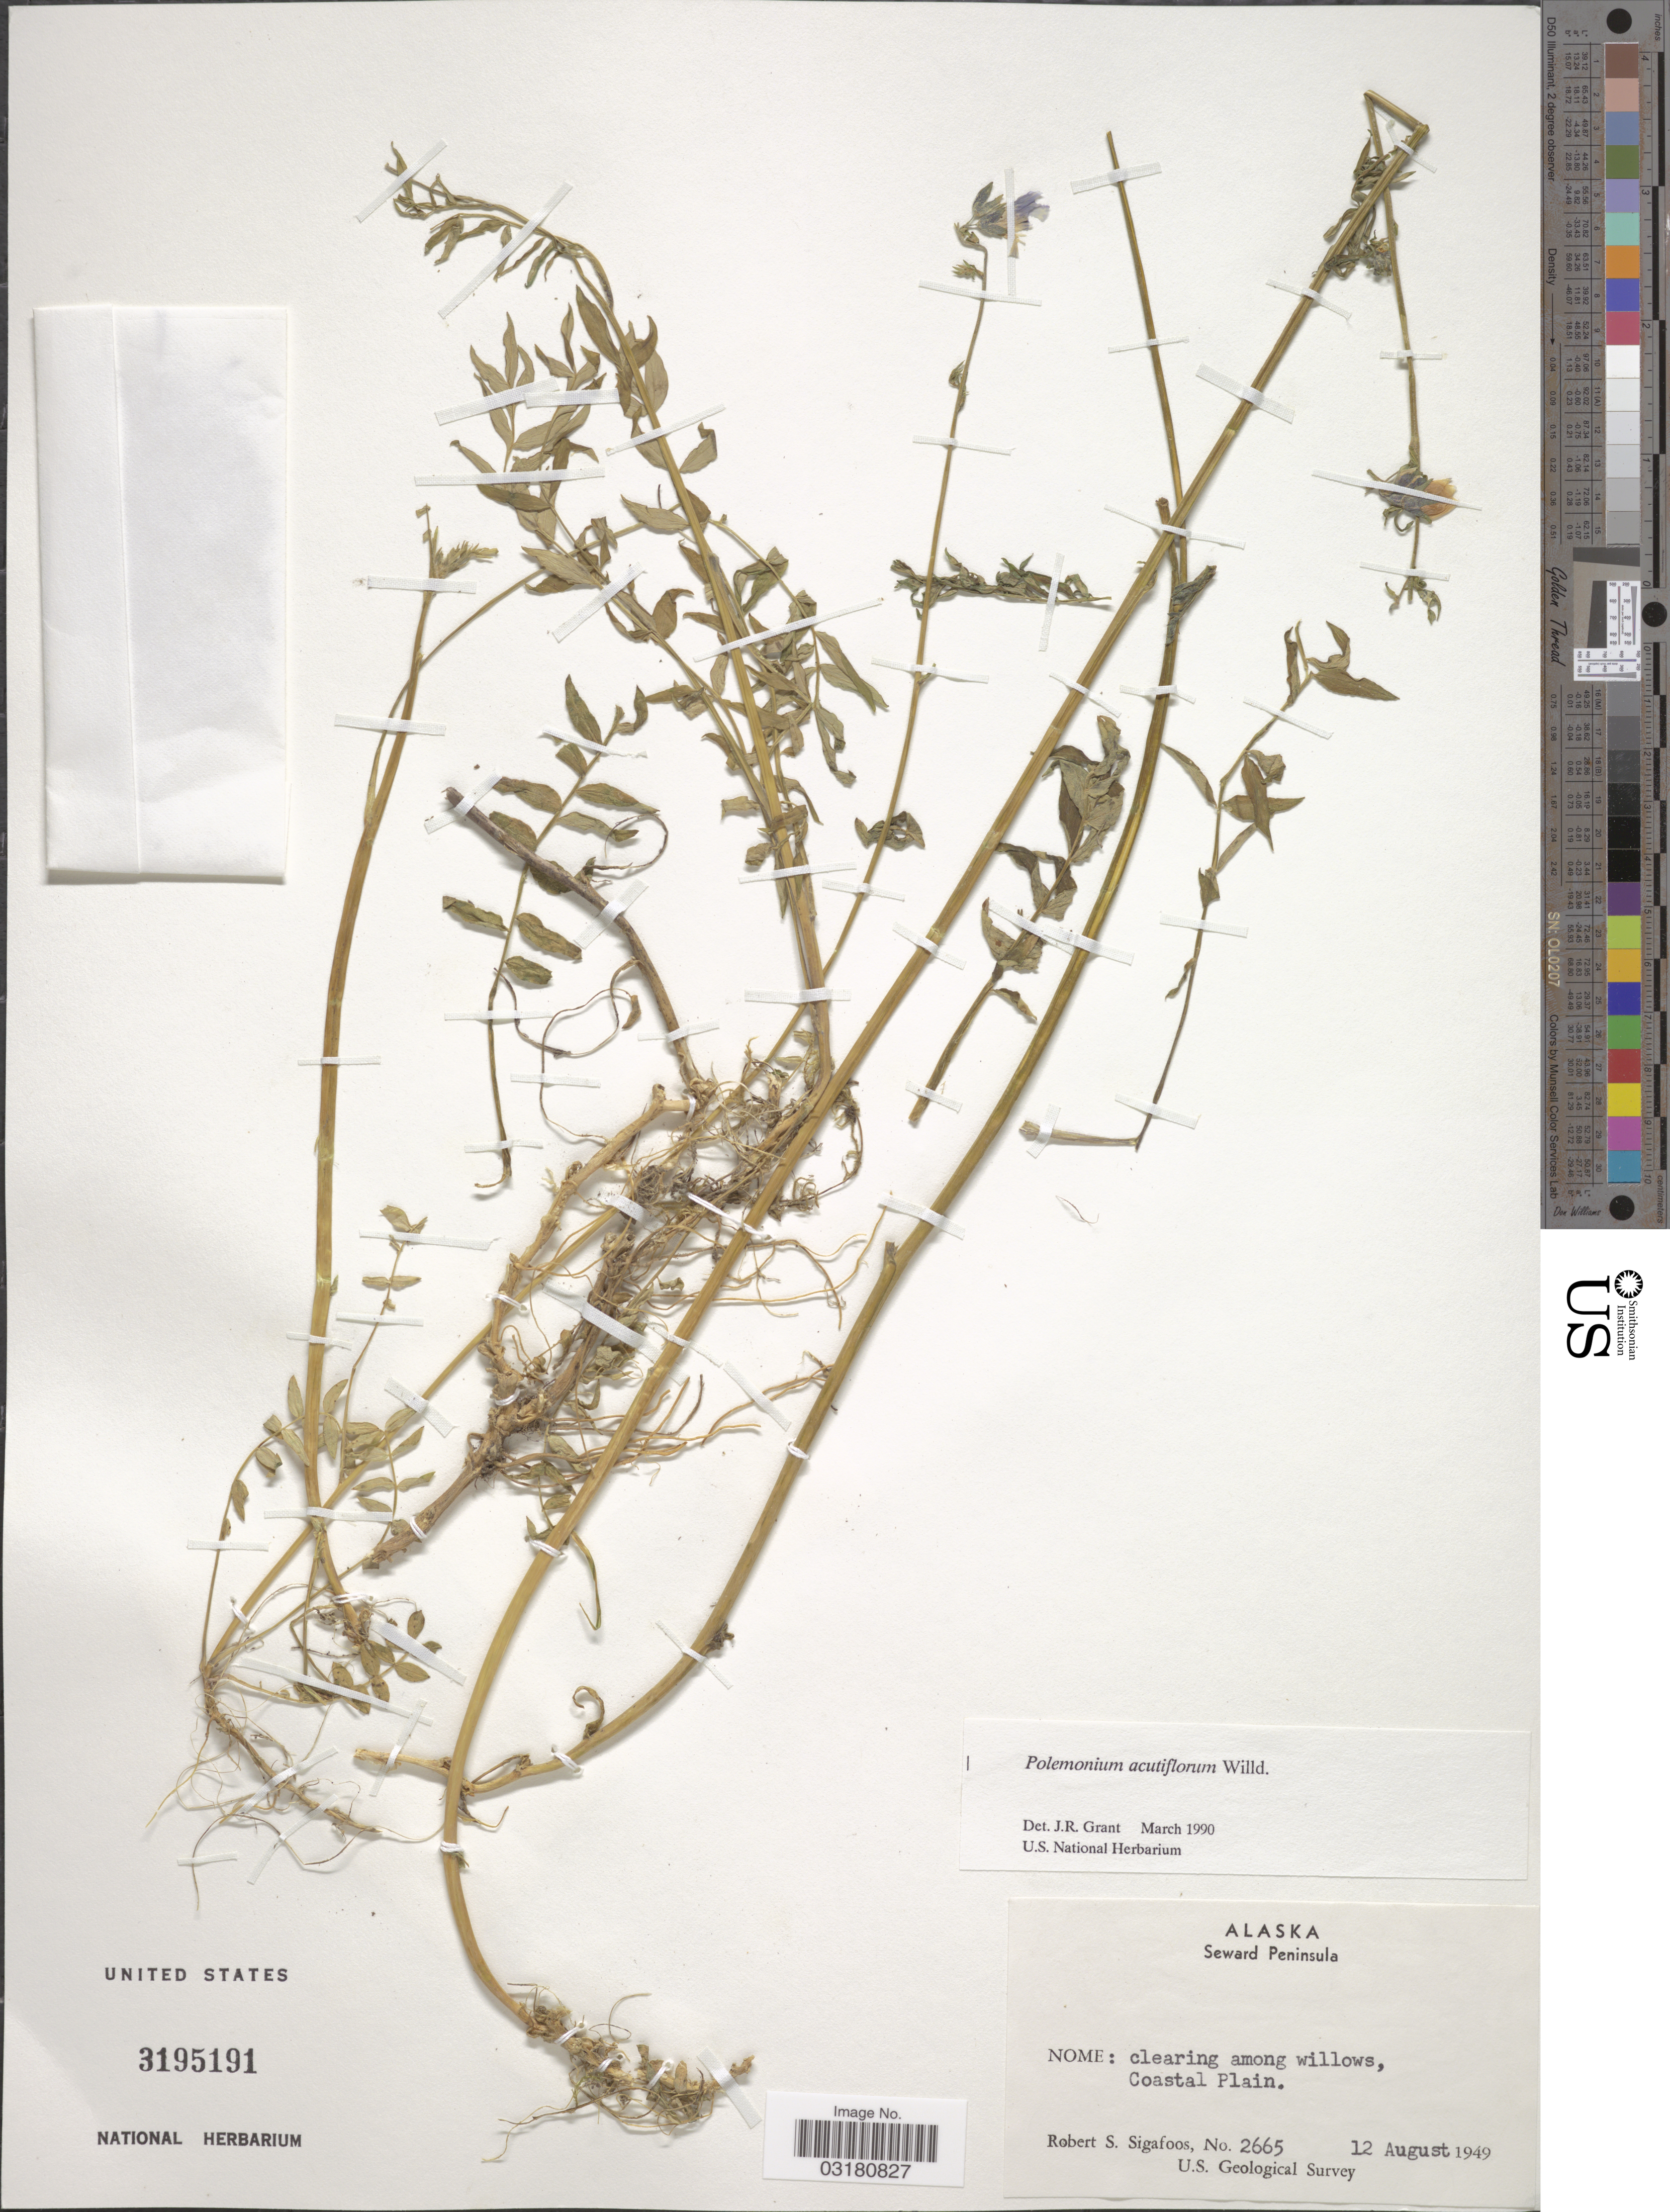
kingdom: Plantae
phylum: Tracheophyta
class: Magnoliopsida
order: Ericales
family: Polemoniaceae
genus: Polemonium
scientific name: Polemonium acutiflorum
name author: Willd. ex Roem. & Schult.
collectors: R. Sigafoos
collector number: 2665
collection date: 1949-08-12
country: United States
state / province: Alaska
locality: Seward Peninsula. Nome: clearing among willws, Coastal Plain.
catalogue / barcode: US 3195191